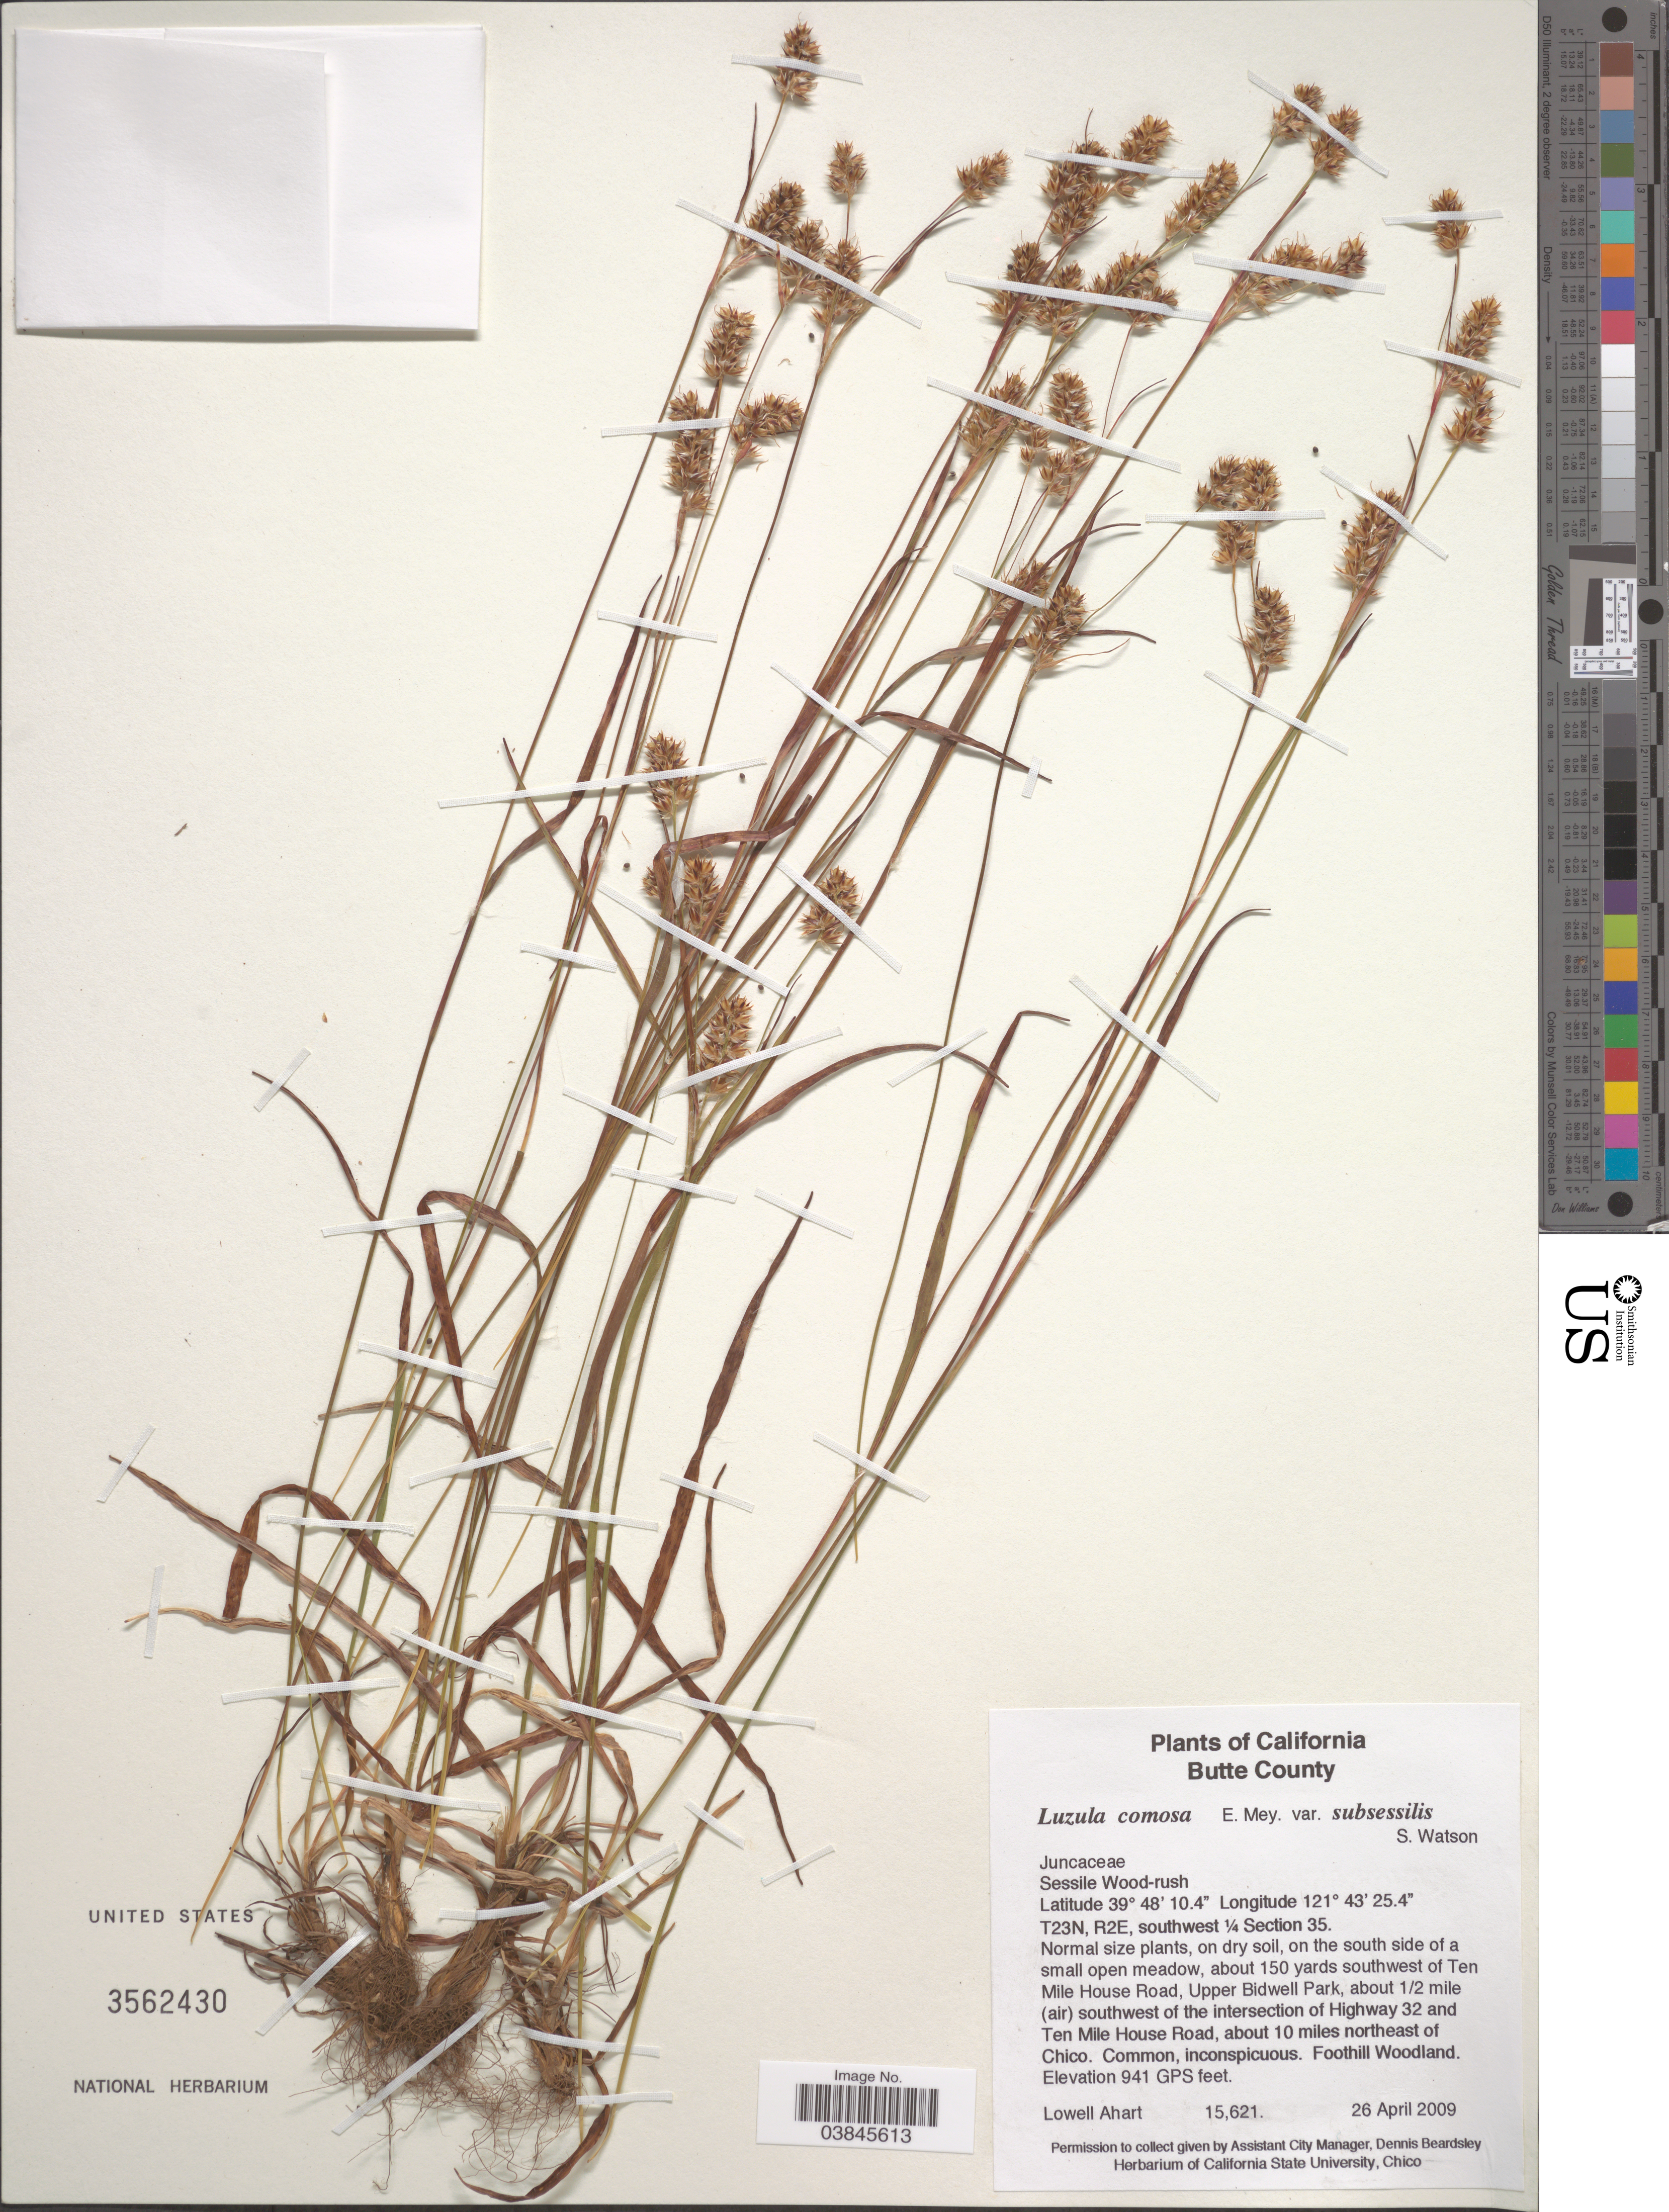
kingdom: Plantae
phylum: Tracheophyta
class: Liliopsida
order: Poales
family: Juncaceae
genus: Luzula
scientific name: Luzula comosa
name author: E. Mey.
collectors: L. Ahart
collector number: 15621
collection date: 2009-04-26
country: United States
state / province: California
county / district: Butte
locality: Butte County. T23N, R2E, southwest ¼ Section 35. On the south side of a small open meadow, about 150 yards southwest of Ten Mile House Road, Upper Bidwell Park, about ½ mile (air) southwest of the intersection of Highway 32 and Ten Mile House Road, about 10 miles northeast of Chico.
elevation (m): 287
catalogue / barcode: US 3562430